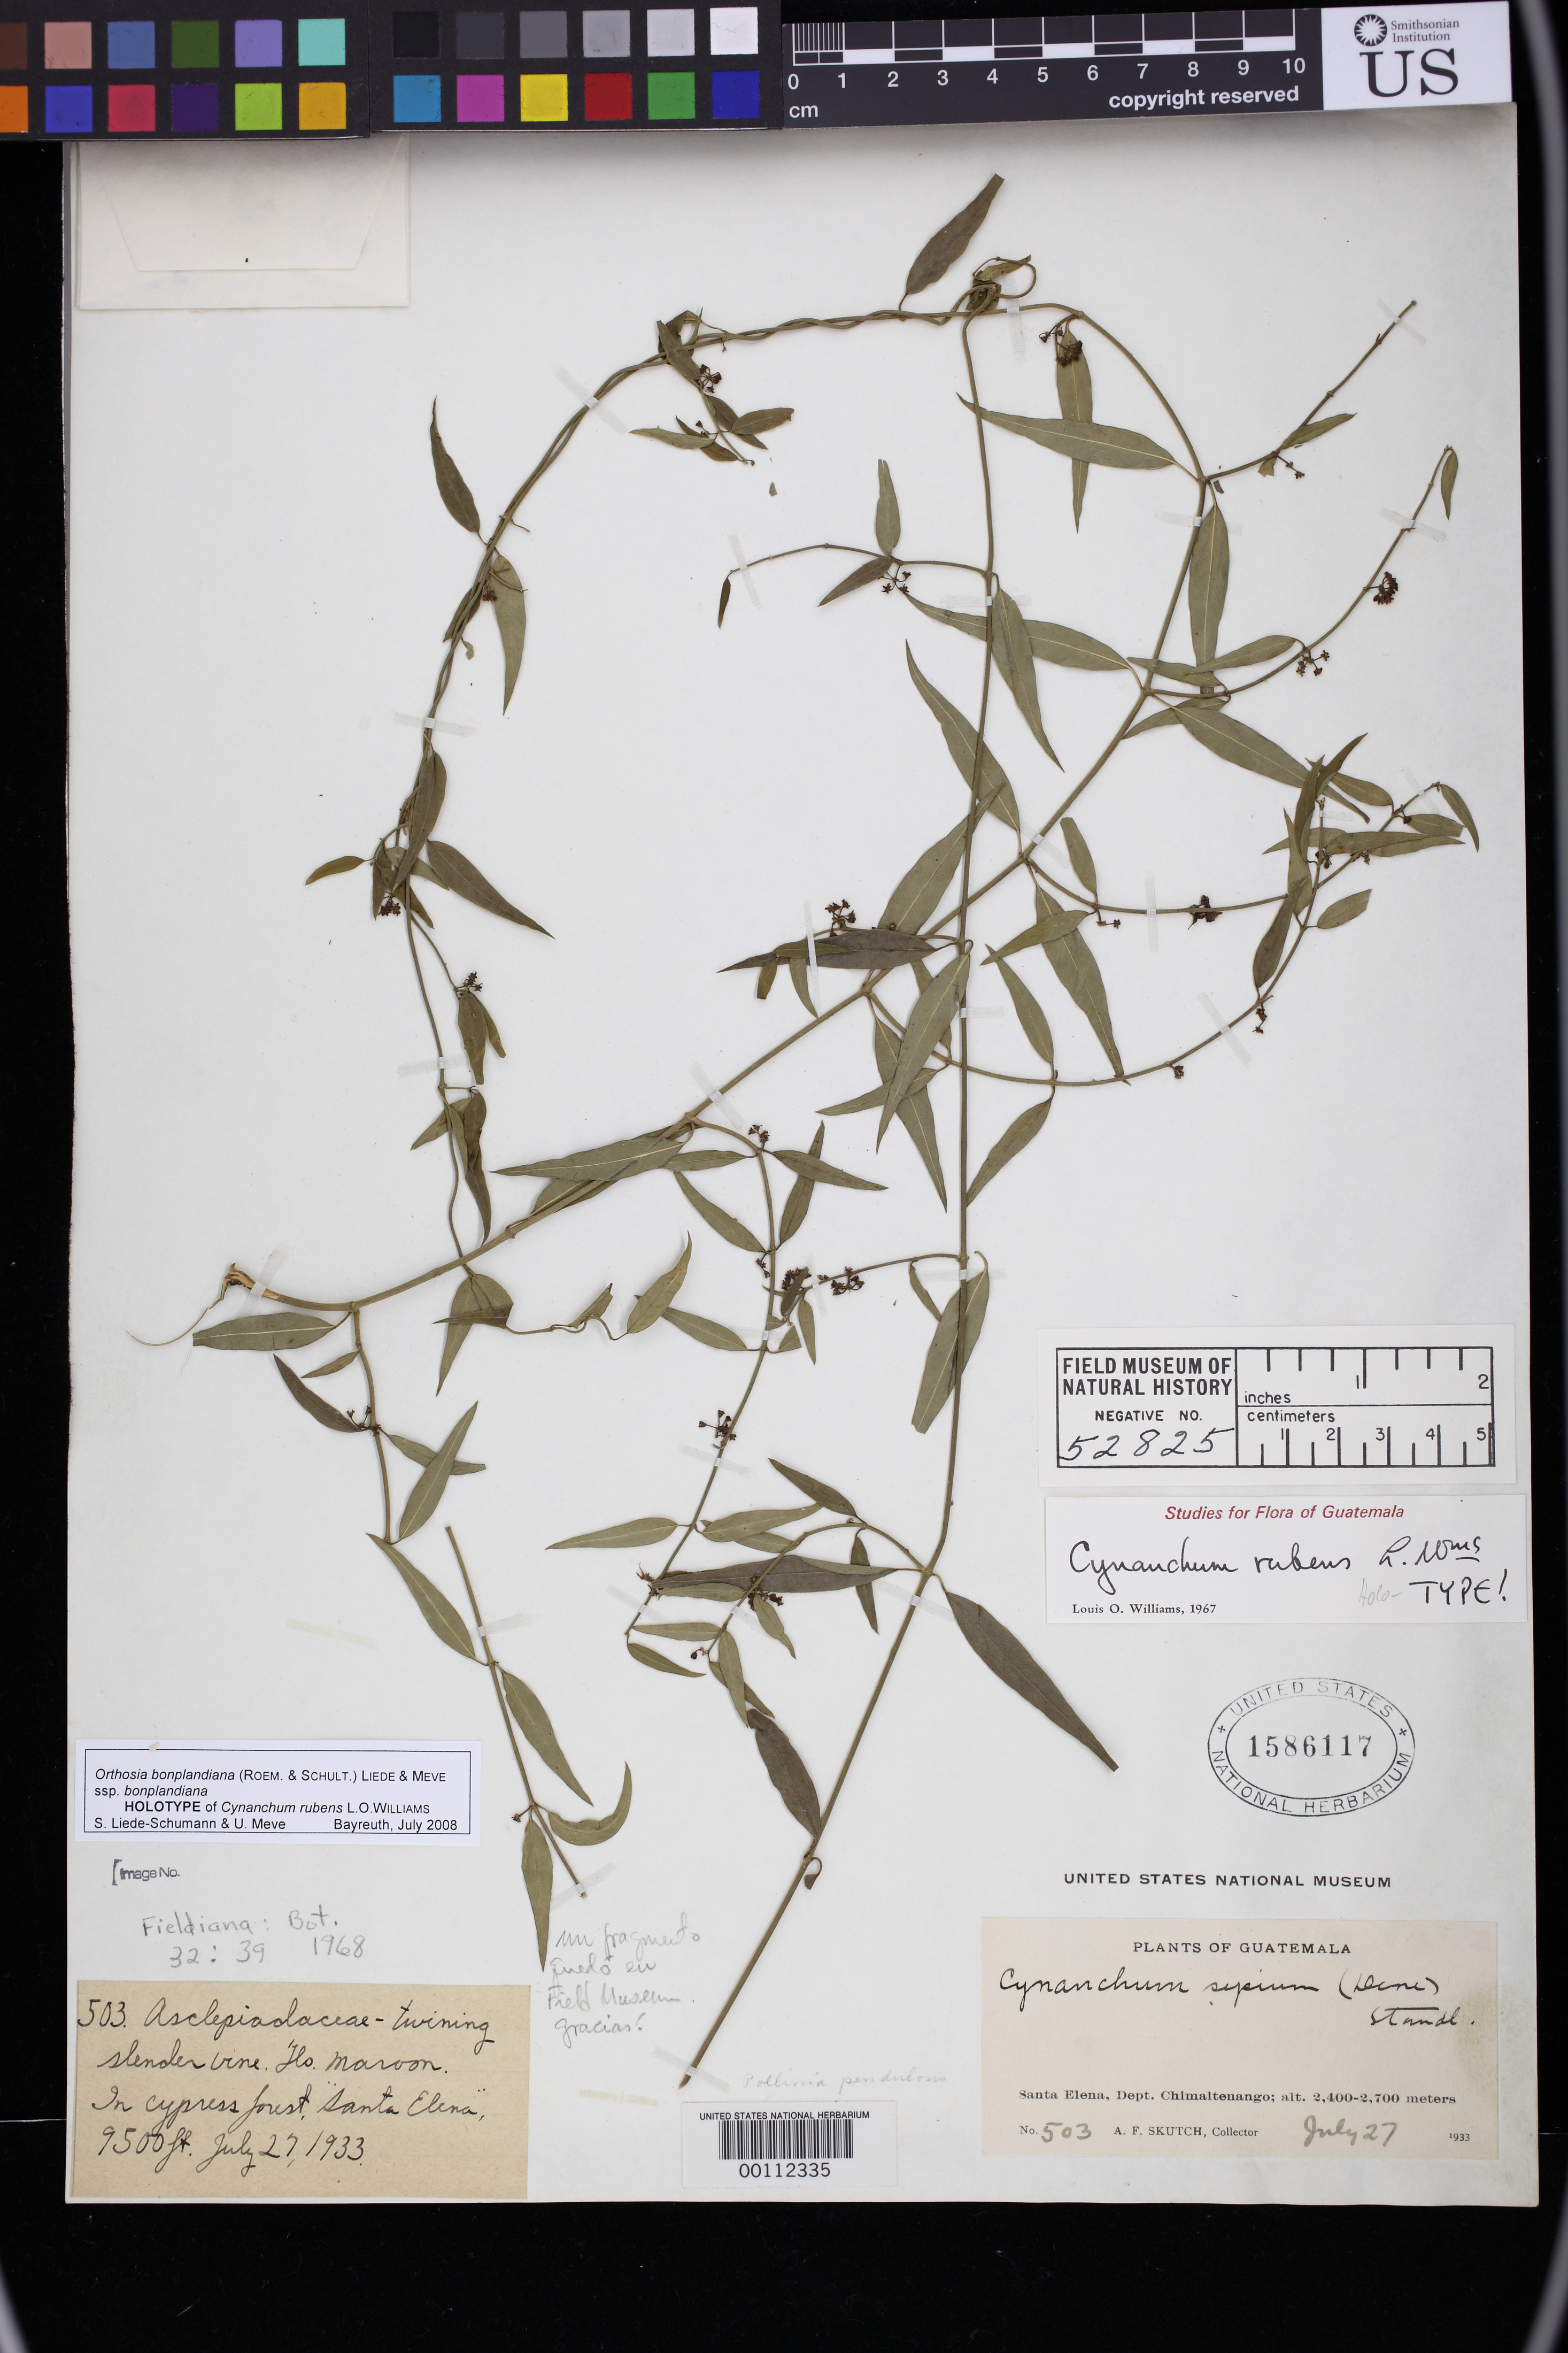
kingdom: Plantae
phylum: Tracheophyta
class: Magnoliopsida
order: Gentianales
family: Apocynaceae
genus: Cynanchum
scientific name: Cynanchum rubens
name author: L.O. Williams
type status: Holotype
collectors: A. F. Skutch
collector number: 503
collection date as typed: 27 Jul 1933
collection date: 1933-07-27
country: Guatemala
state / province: Chimaltenango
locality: Santa Elena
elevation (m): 2400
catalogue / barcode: US 1586117